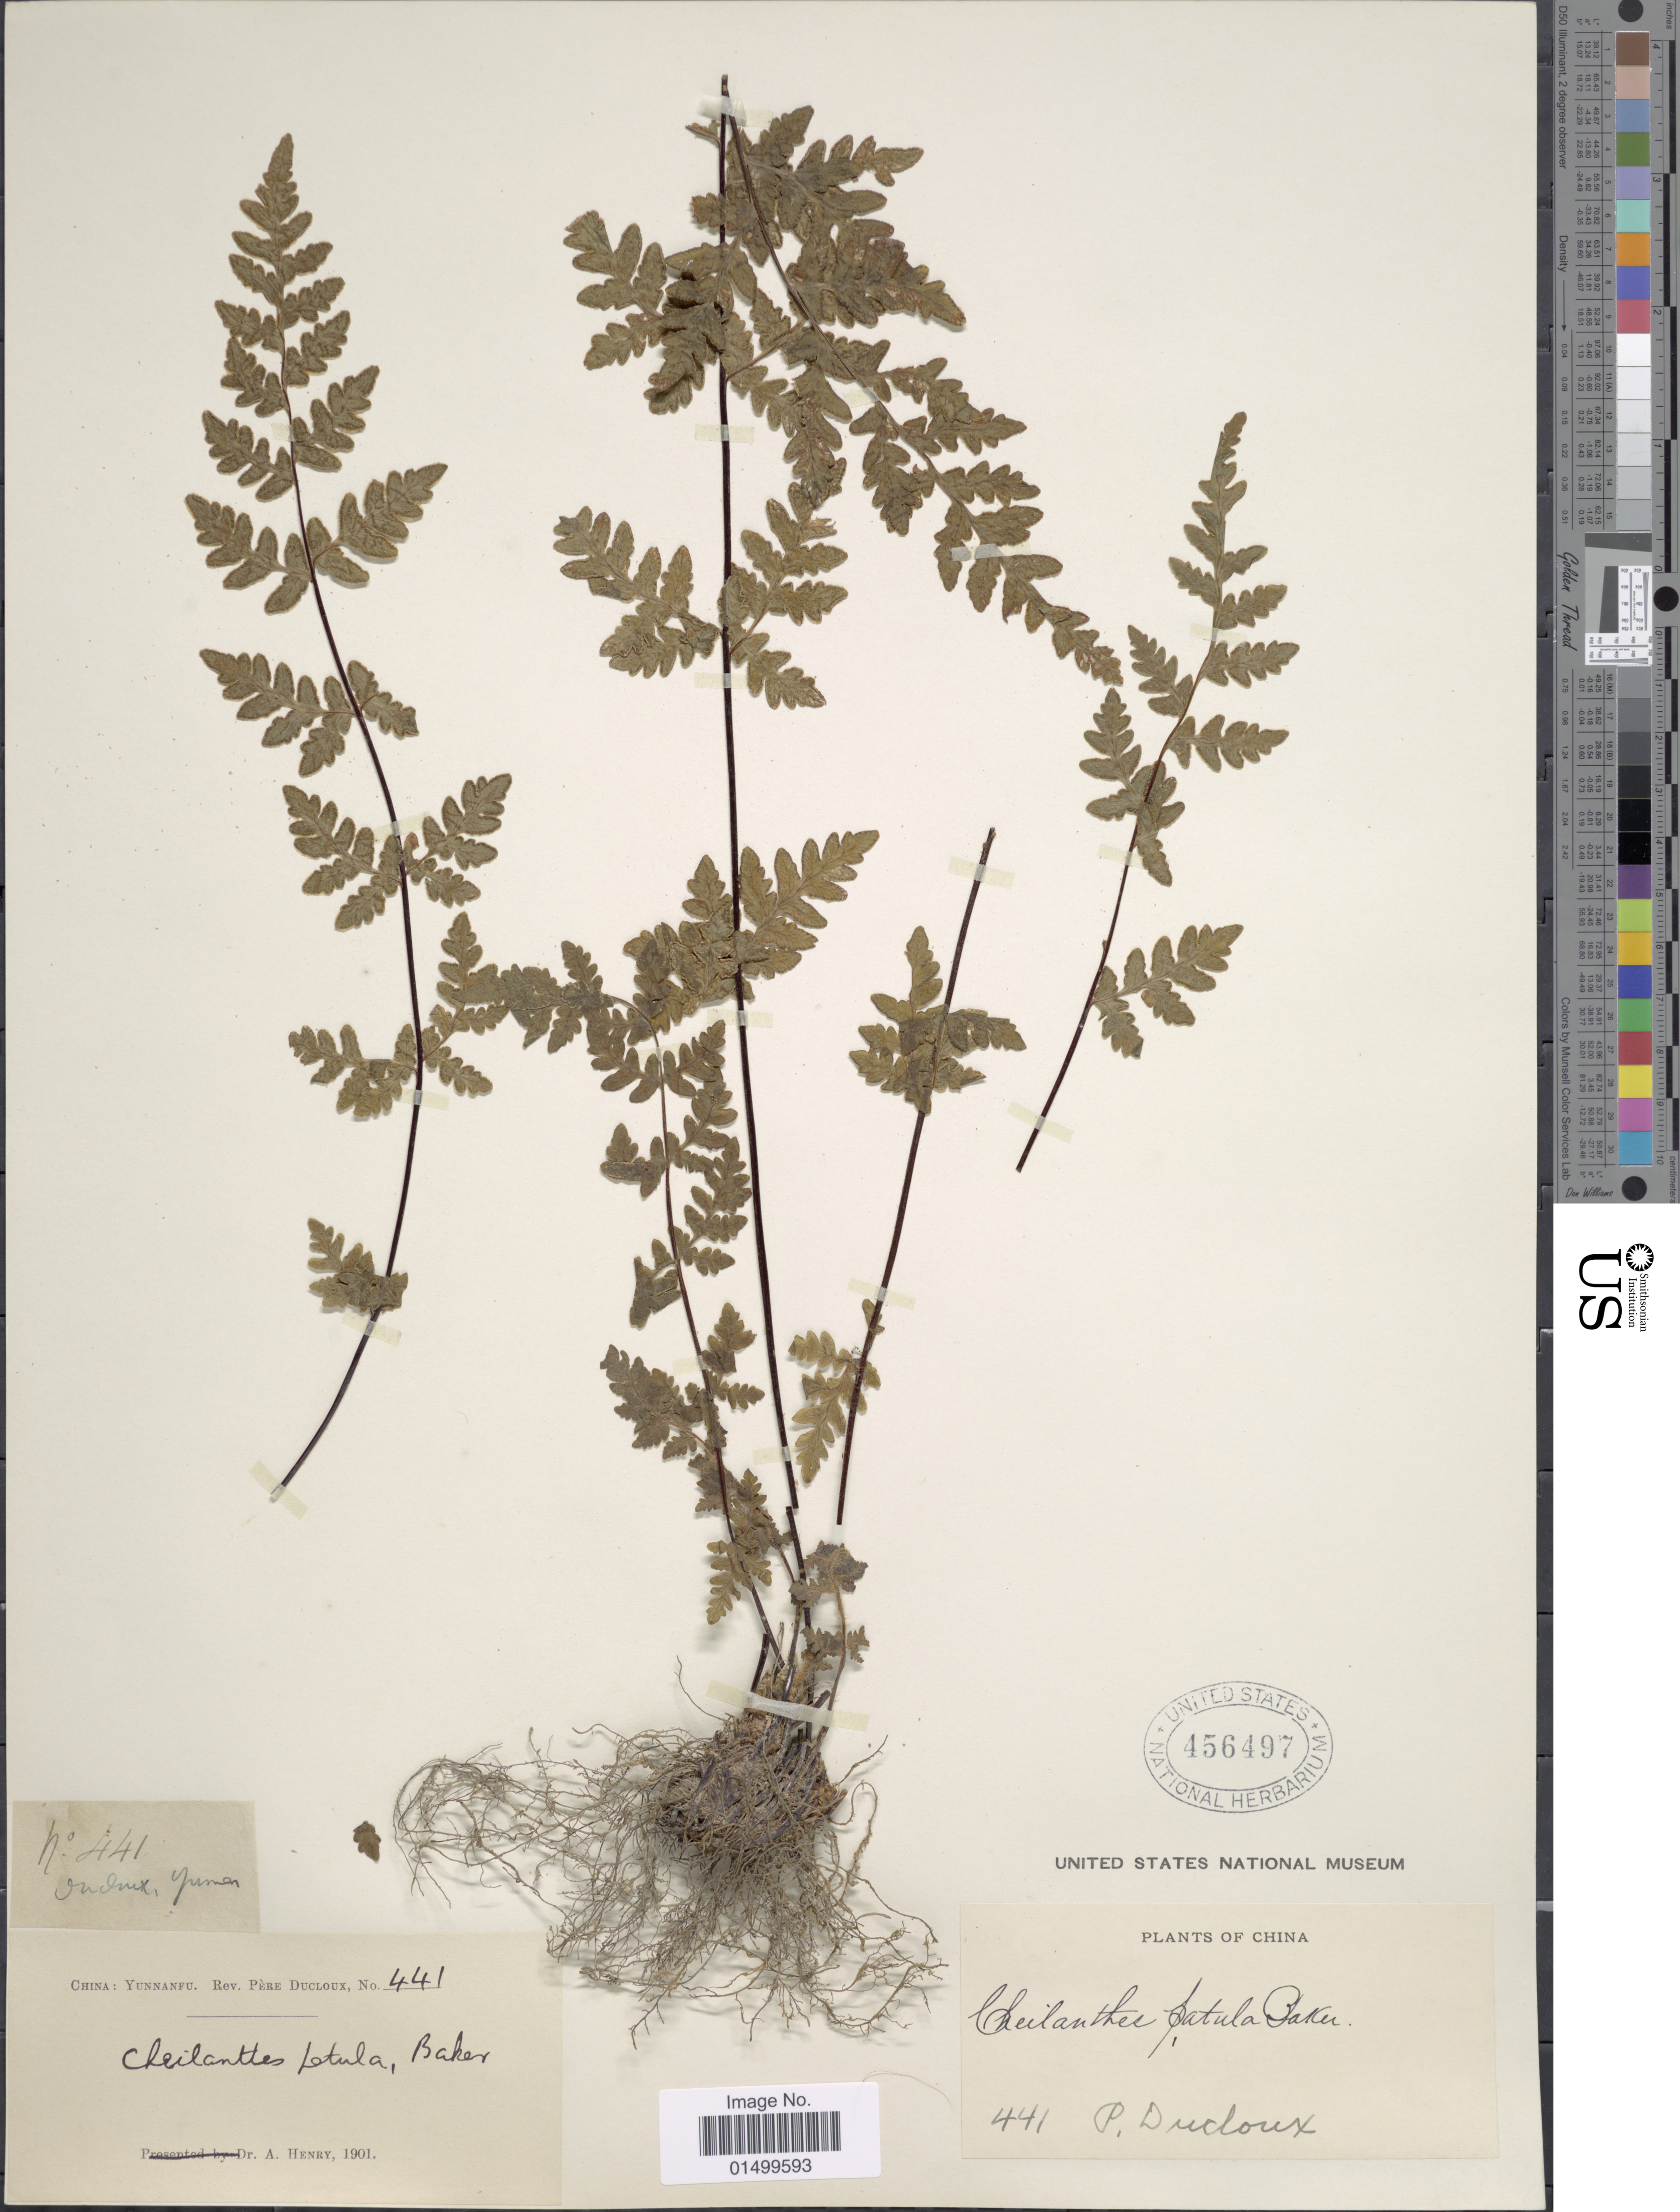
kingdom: Plantae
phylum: Tracheophyta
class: Polypodiopsida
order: Polypodiales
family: Pteridaceae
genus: Cheilanthes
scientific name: Cheilanthes patula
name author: Baker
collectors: F. Ducloux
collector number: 441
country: China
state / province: Yunnan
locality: Yunnanfu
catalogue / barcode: US 456497